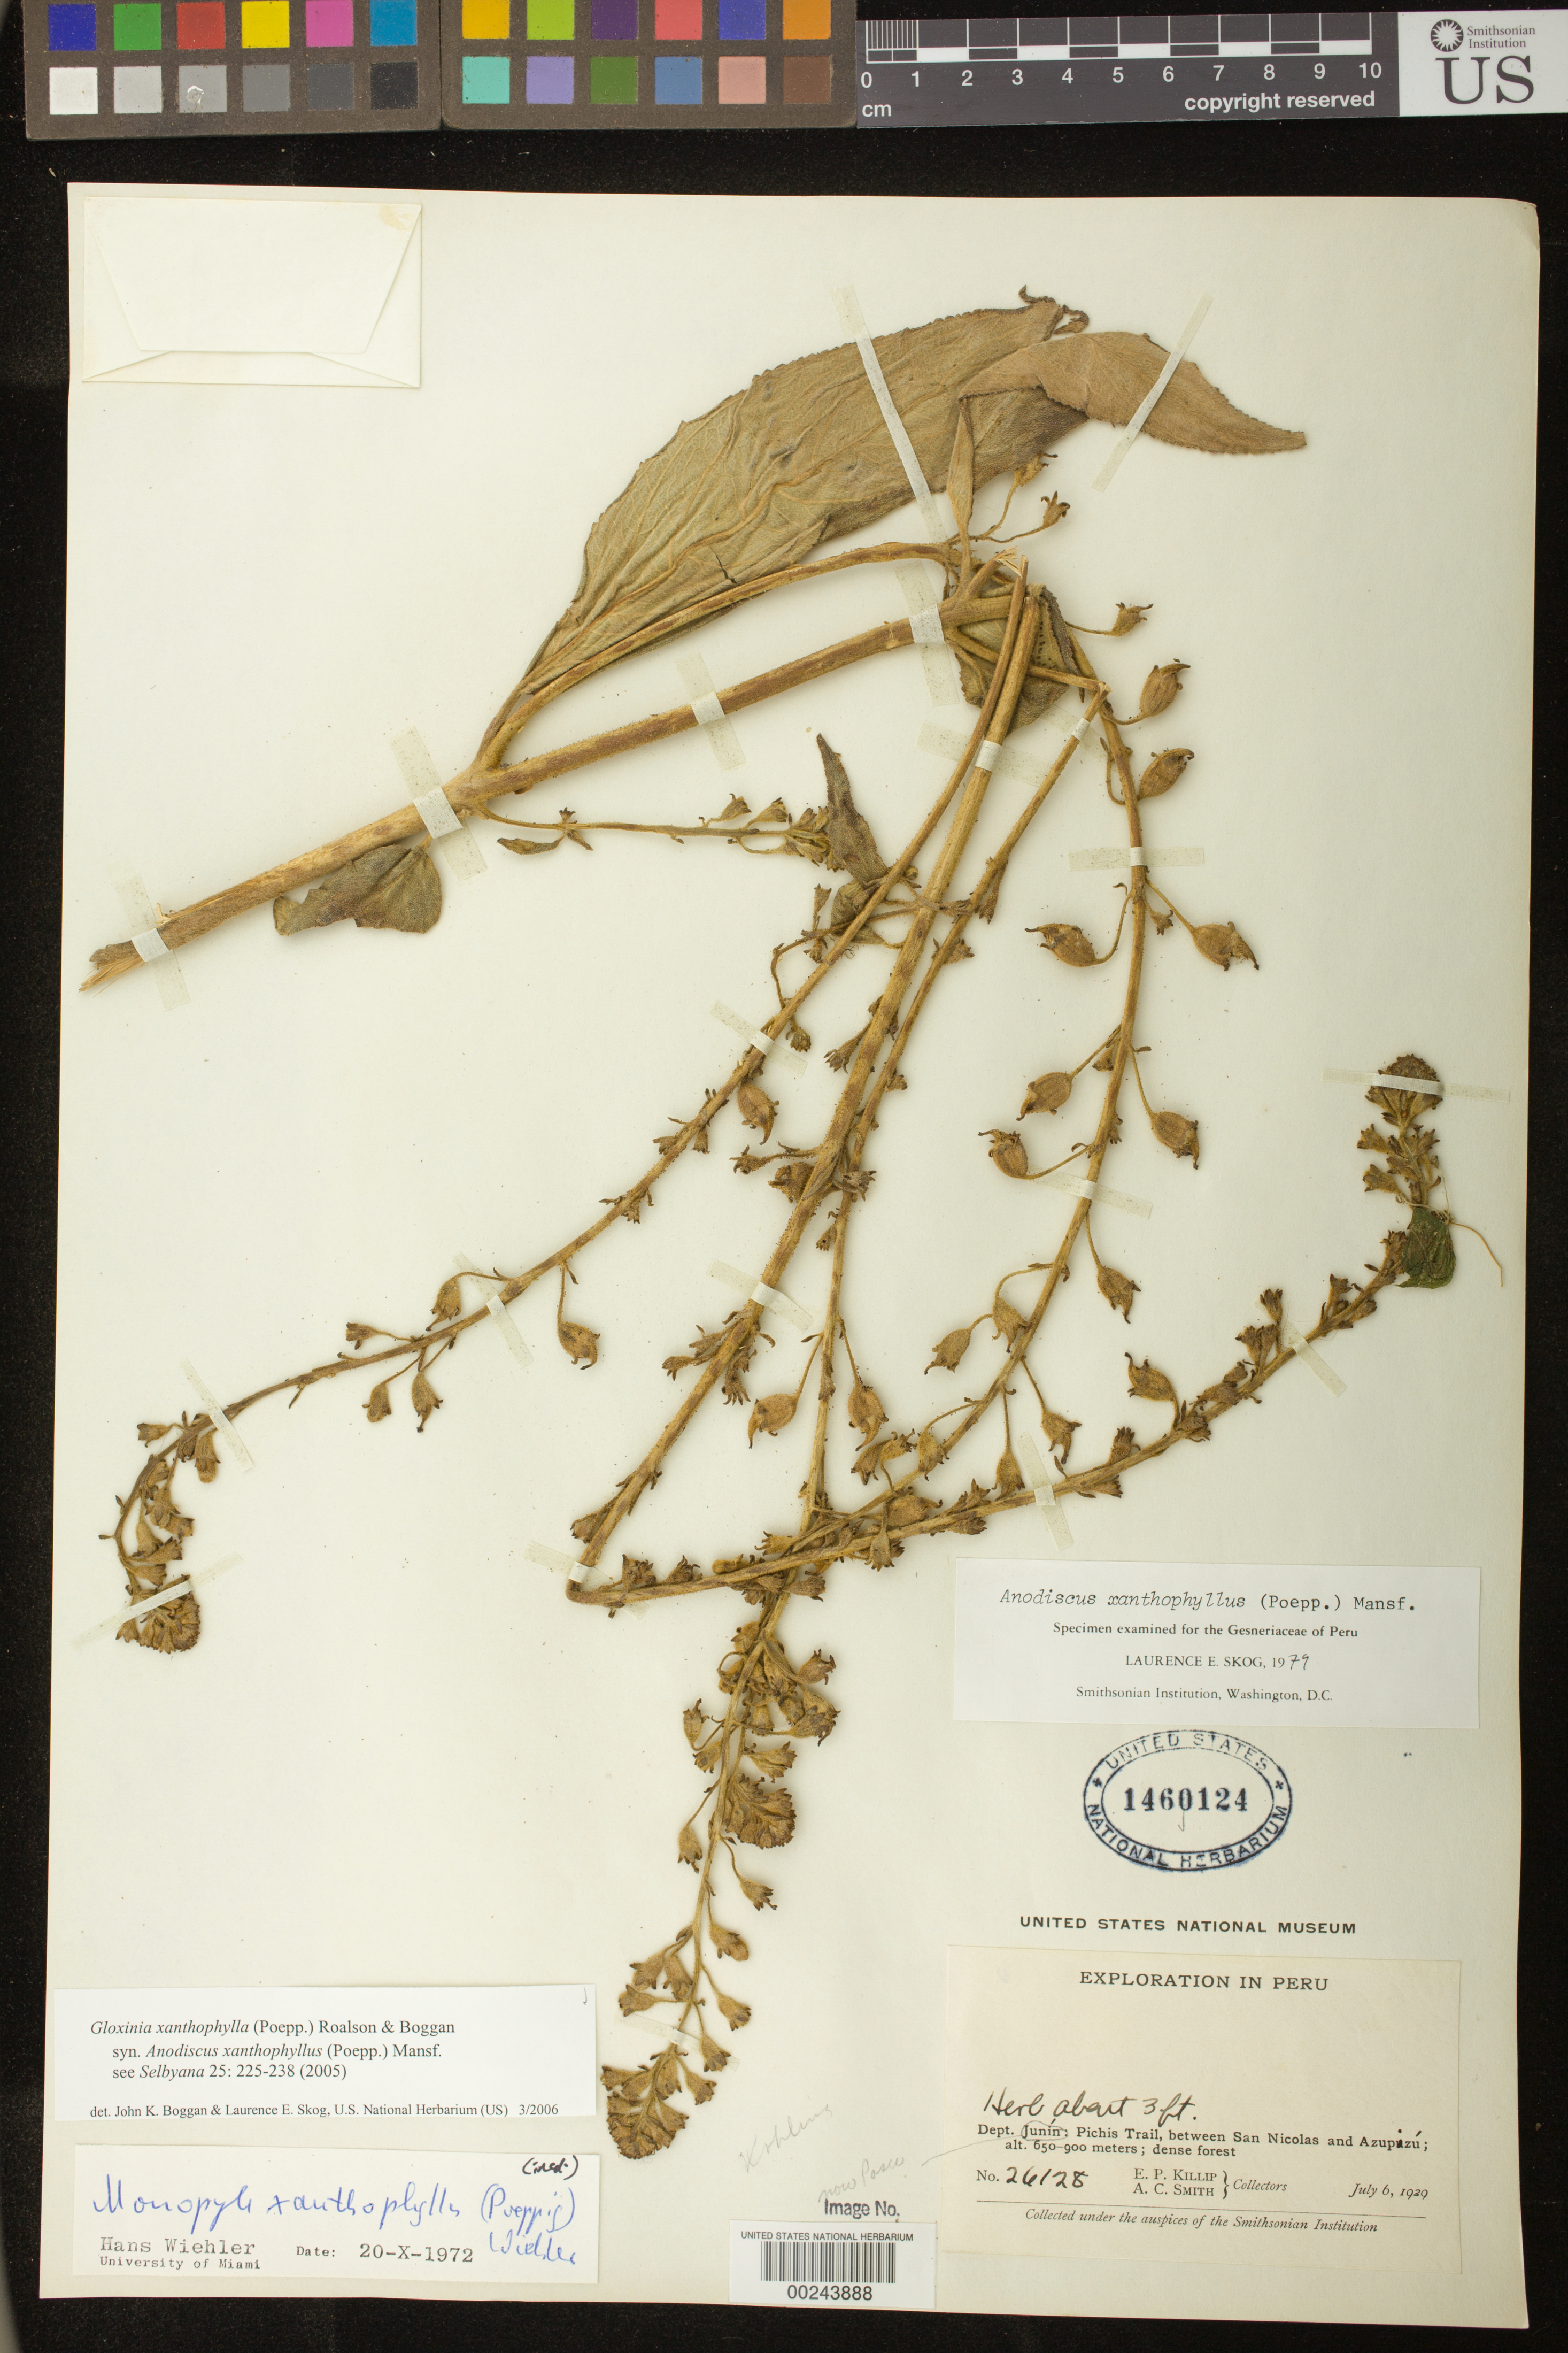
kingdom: Plantae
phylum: Tracheophyta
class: Magnoliopsida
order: Lamiales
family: Gesneriaceae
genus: Gloxinia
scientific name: Gloxinia xanthophylla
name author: (Poepp.) Roalson & Boggan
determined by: Boggan, J. K.; Skog, L. E.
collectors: E. P. Killip & A. C. Smith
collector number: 26128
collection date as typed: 06 Jul 1929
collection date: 1929-07-06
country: Peru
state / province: Pasco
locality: Pichis trail, between San Nicolas and Azupizu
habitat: Dense forest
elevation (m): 650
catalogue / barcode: US 1460124